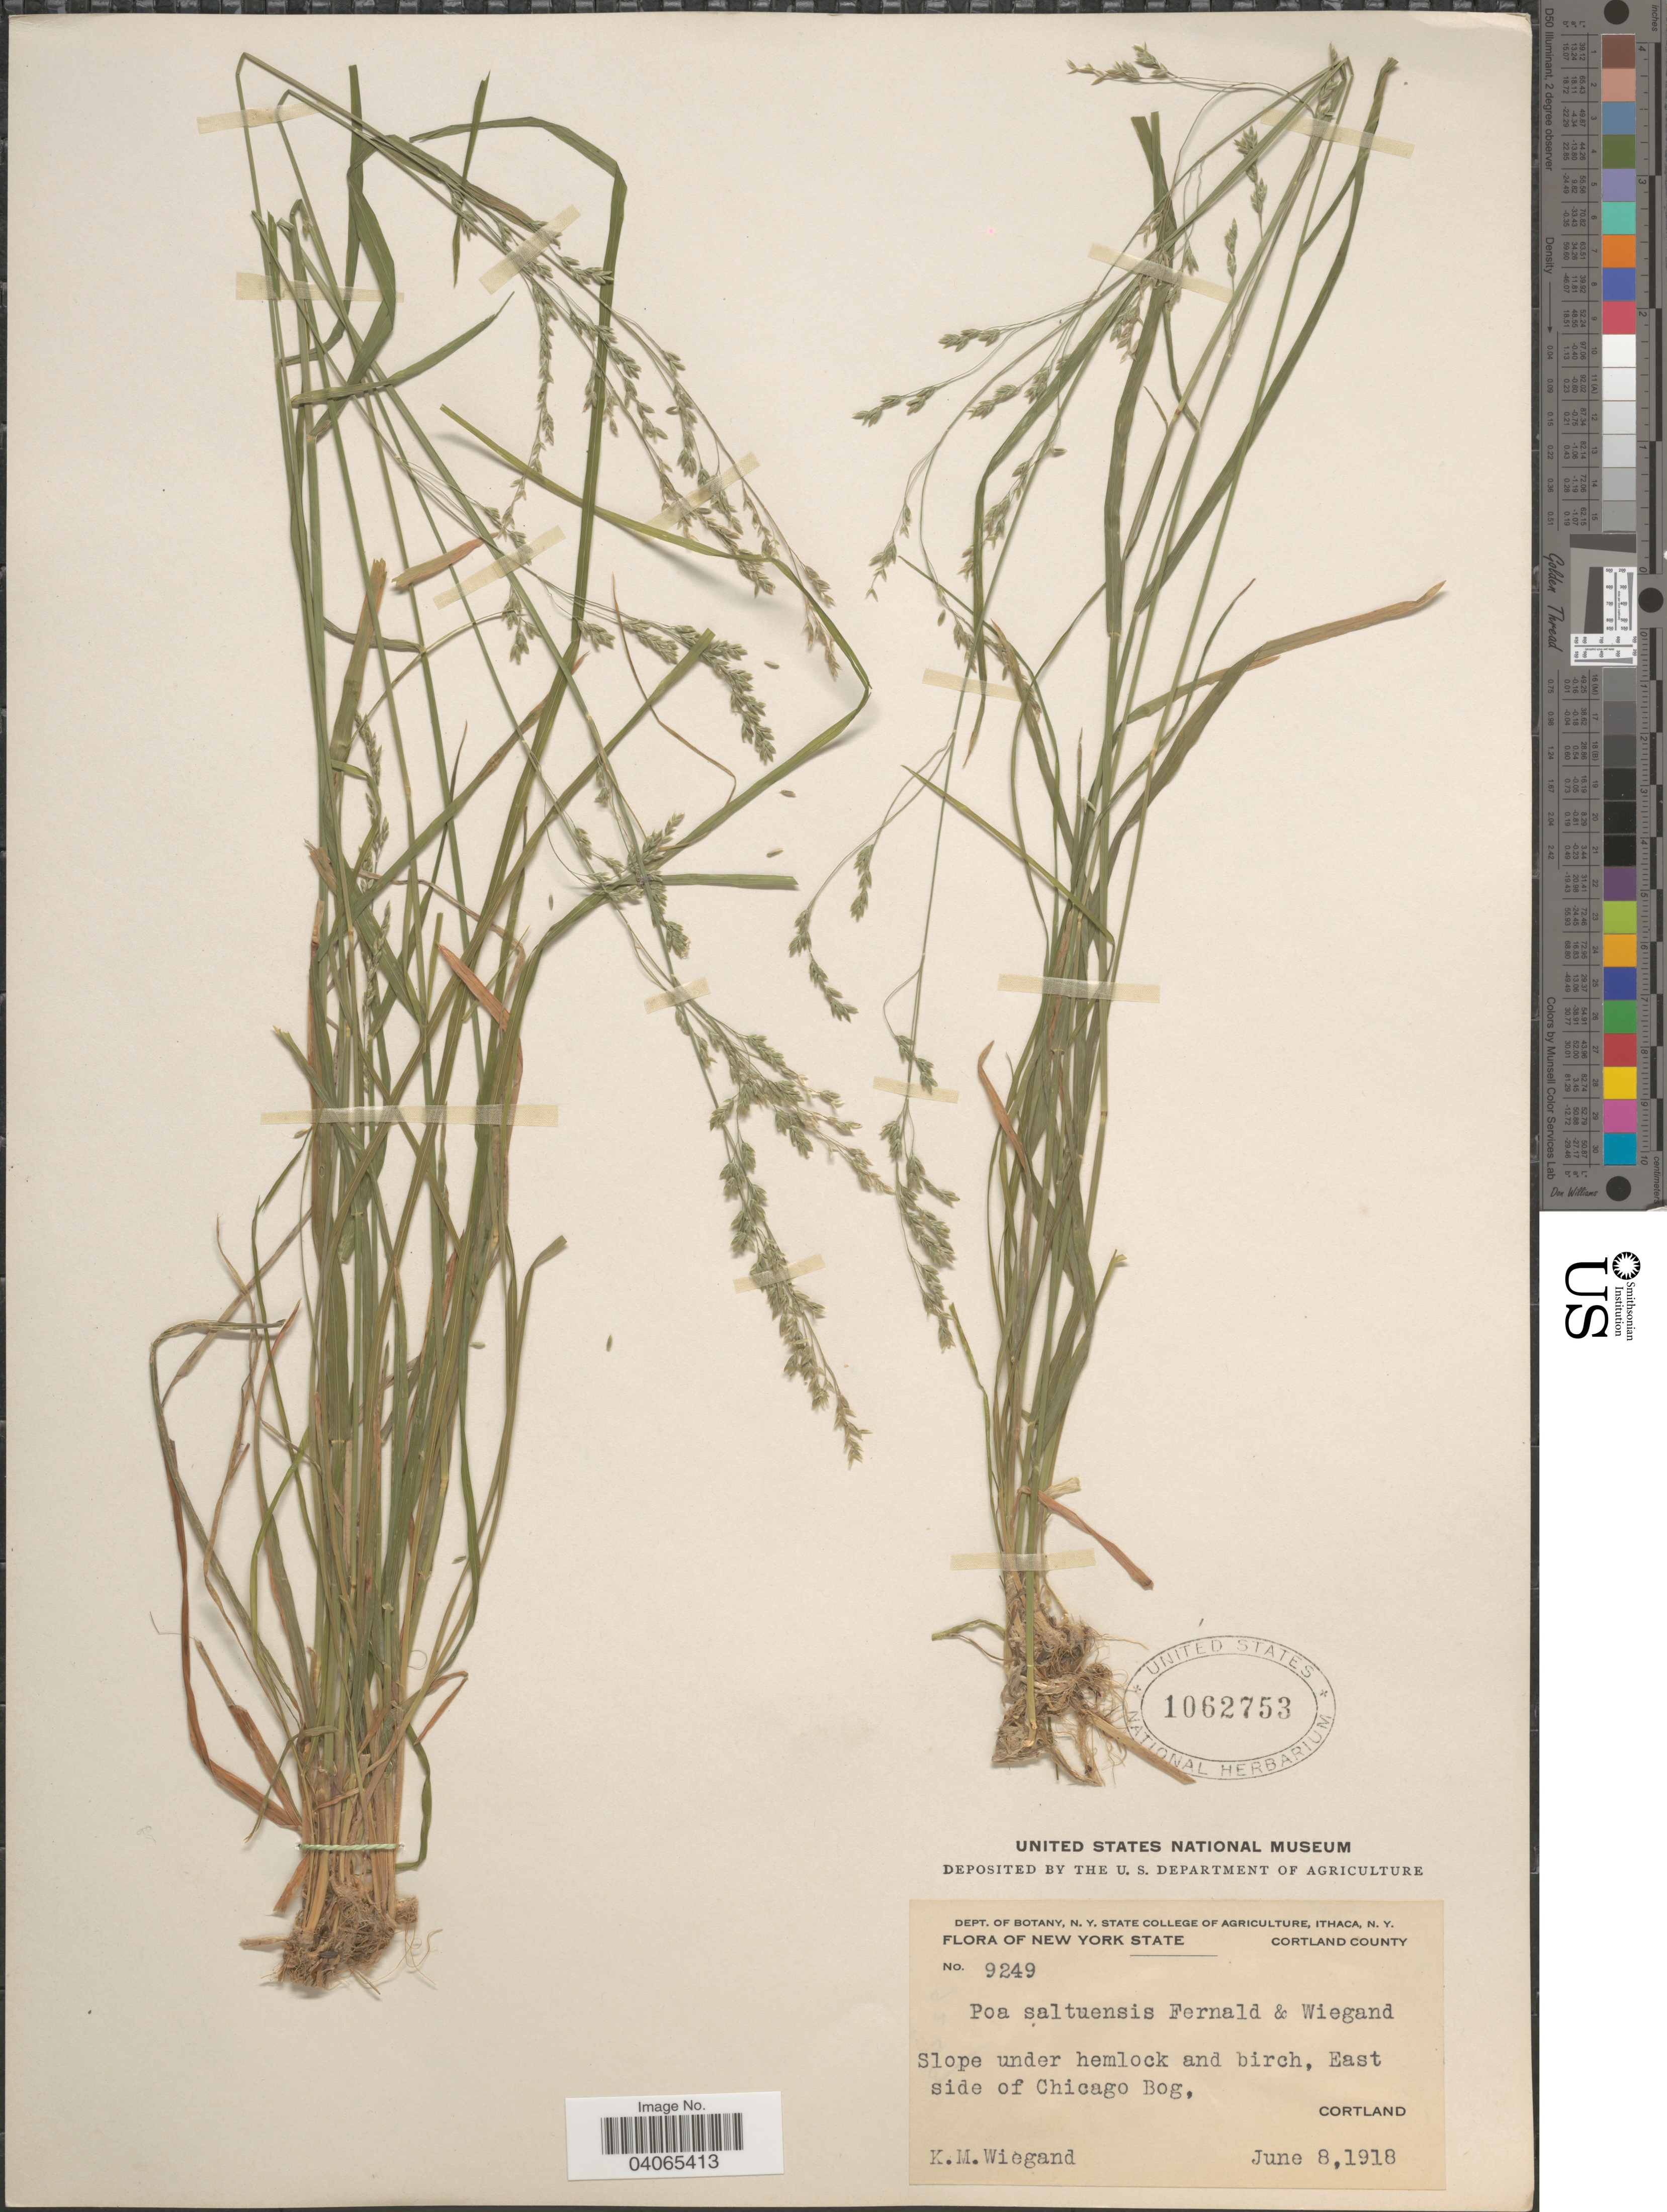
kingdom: Plantae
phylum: Tracheophyta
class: Liliopsida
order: Poales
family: Poaceae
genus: Poa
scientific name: Poa saltuensis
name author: Fernald & Wiegand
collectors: K. M. Wiegand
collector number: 9249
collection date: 1918-06-08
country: United States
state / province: New York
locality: Cortland County. Slope under hemlock and birch, East side of Chicago Bog, Cortland.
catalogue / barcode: US 1062753